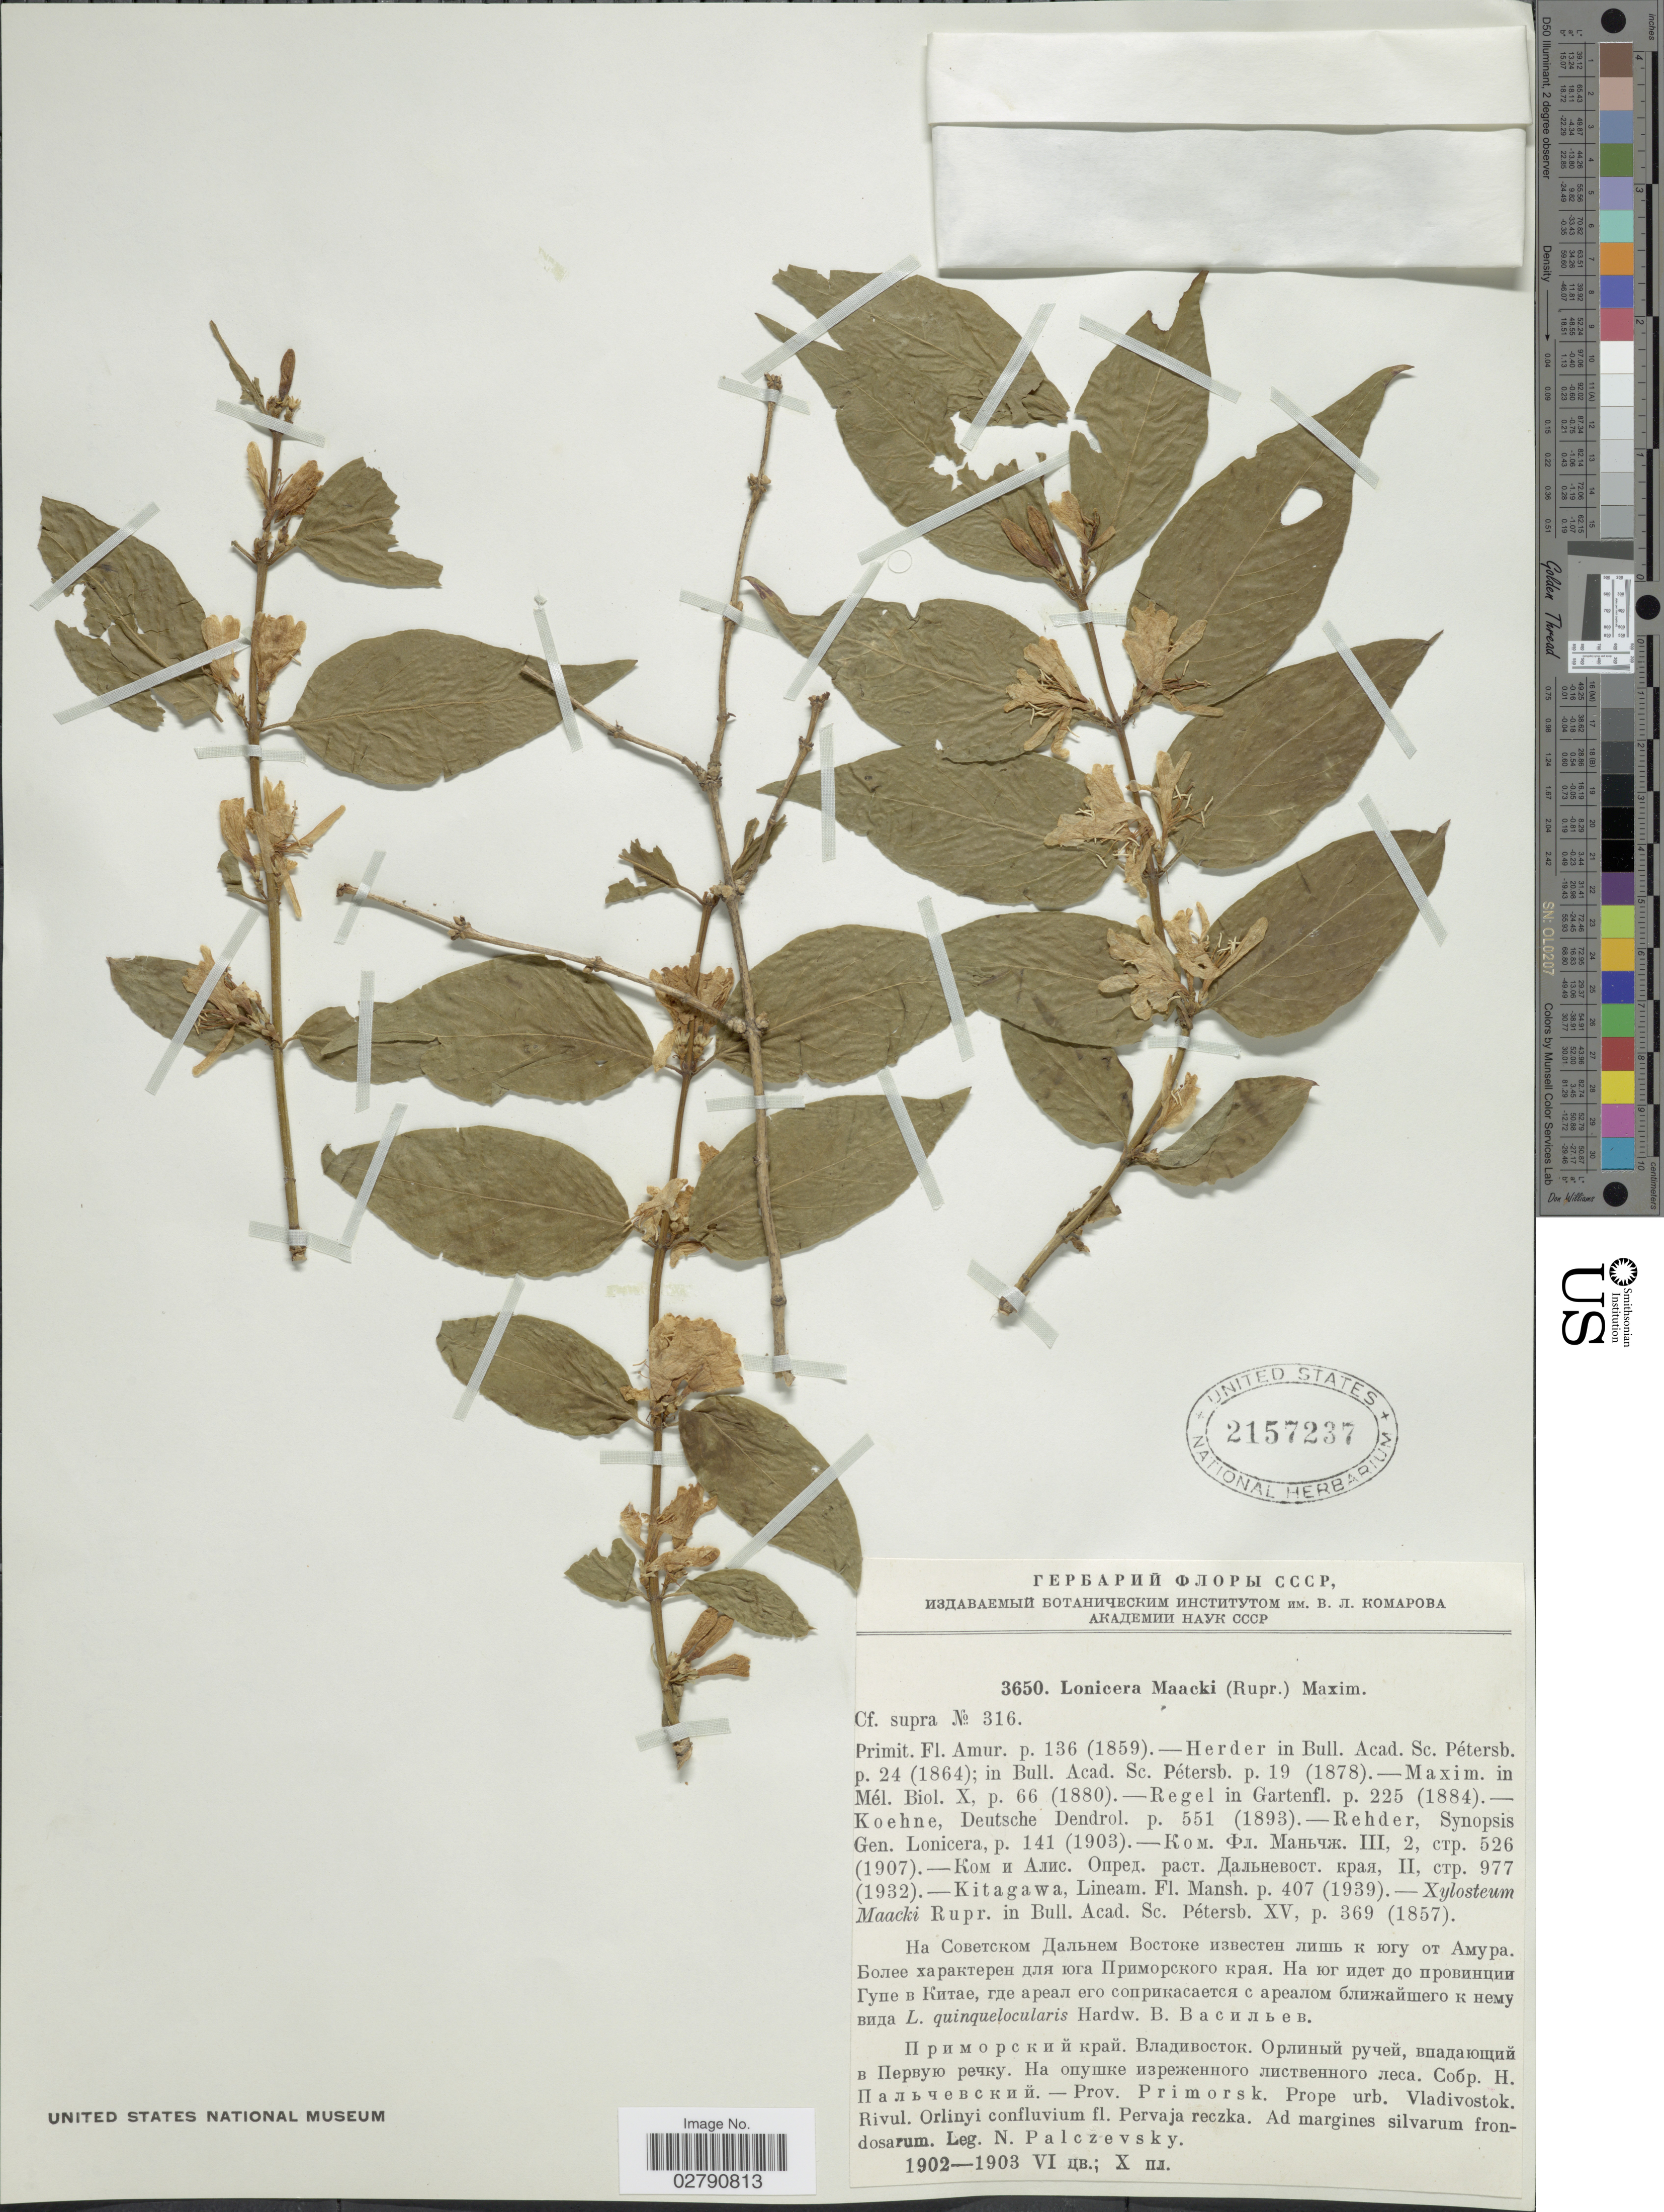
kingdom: Plantae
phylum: Tracheophyta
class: Magnoliopsida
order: Dipsacales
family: Caprifoliaceae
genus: Lonicera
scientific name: Lonicera maackii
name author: (Rupr.) Maxim.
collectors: N. Palczevsky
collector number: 3650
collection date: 1902/1903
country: Russian Federation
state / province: Primorsky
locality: Prov. Primorsk. Prope urb. Vladistok. Rivul. Orlinyi confluvium fl. Pervaja reczka. Ad margines silvarum frondosarum.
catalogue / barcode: US 2157237